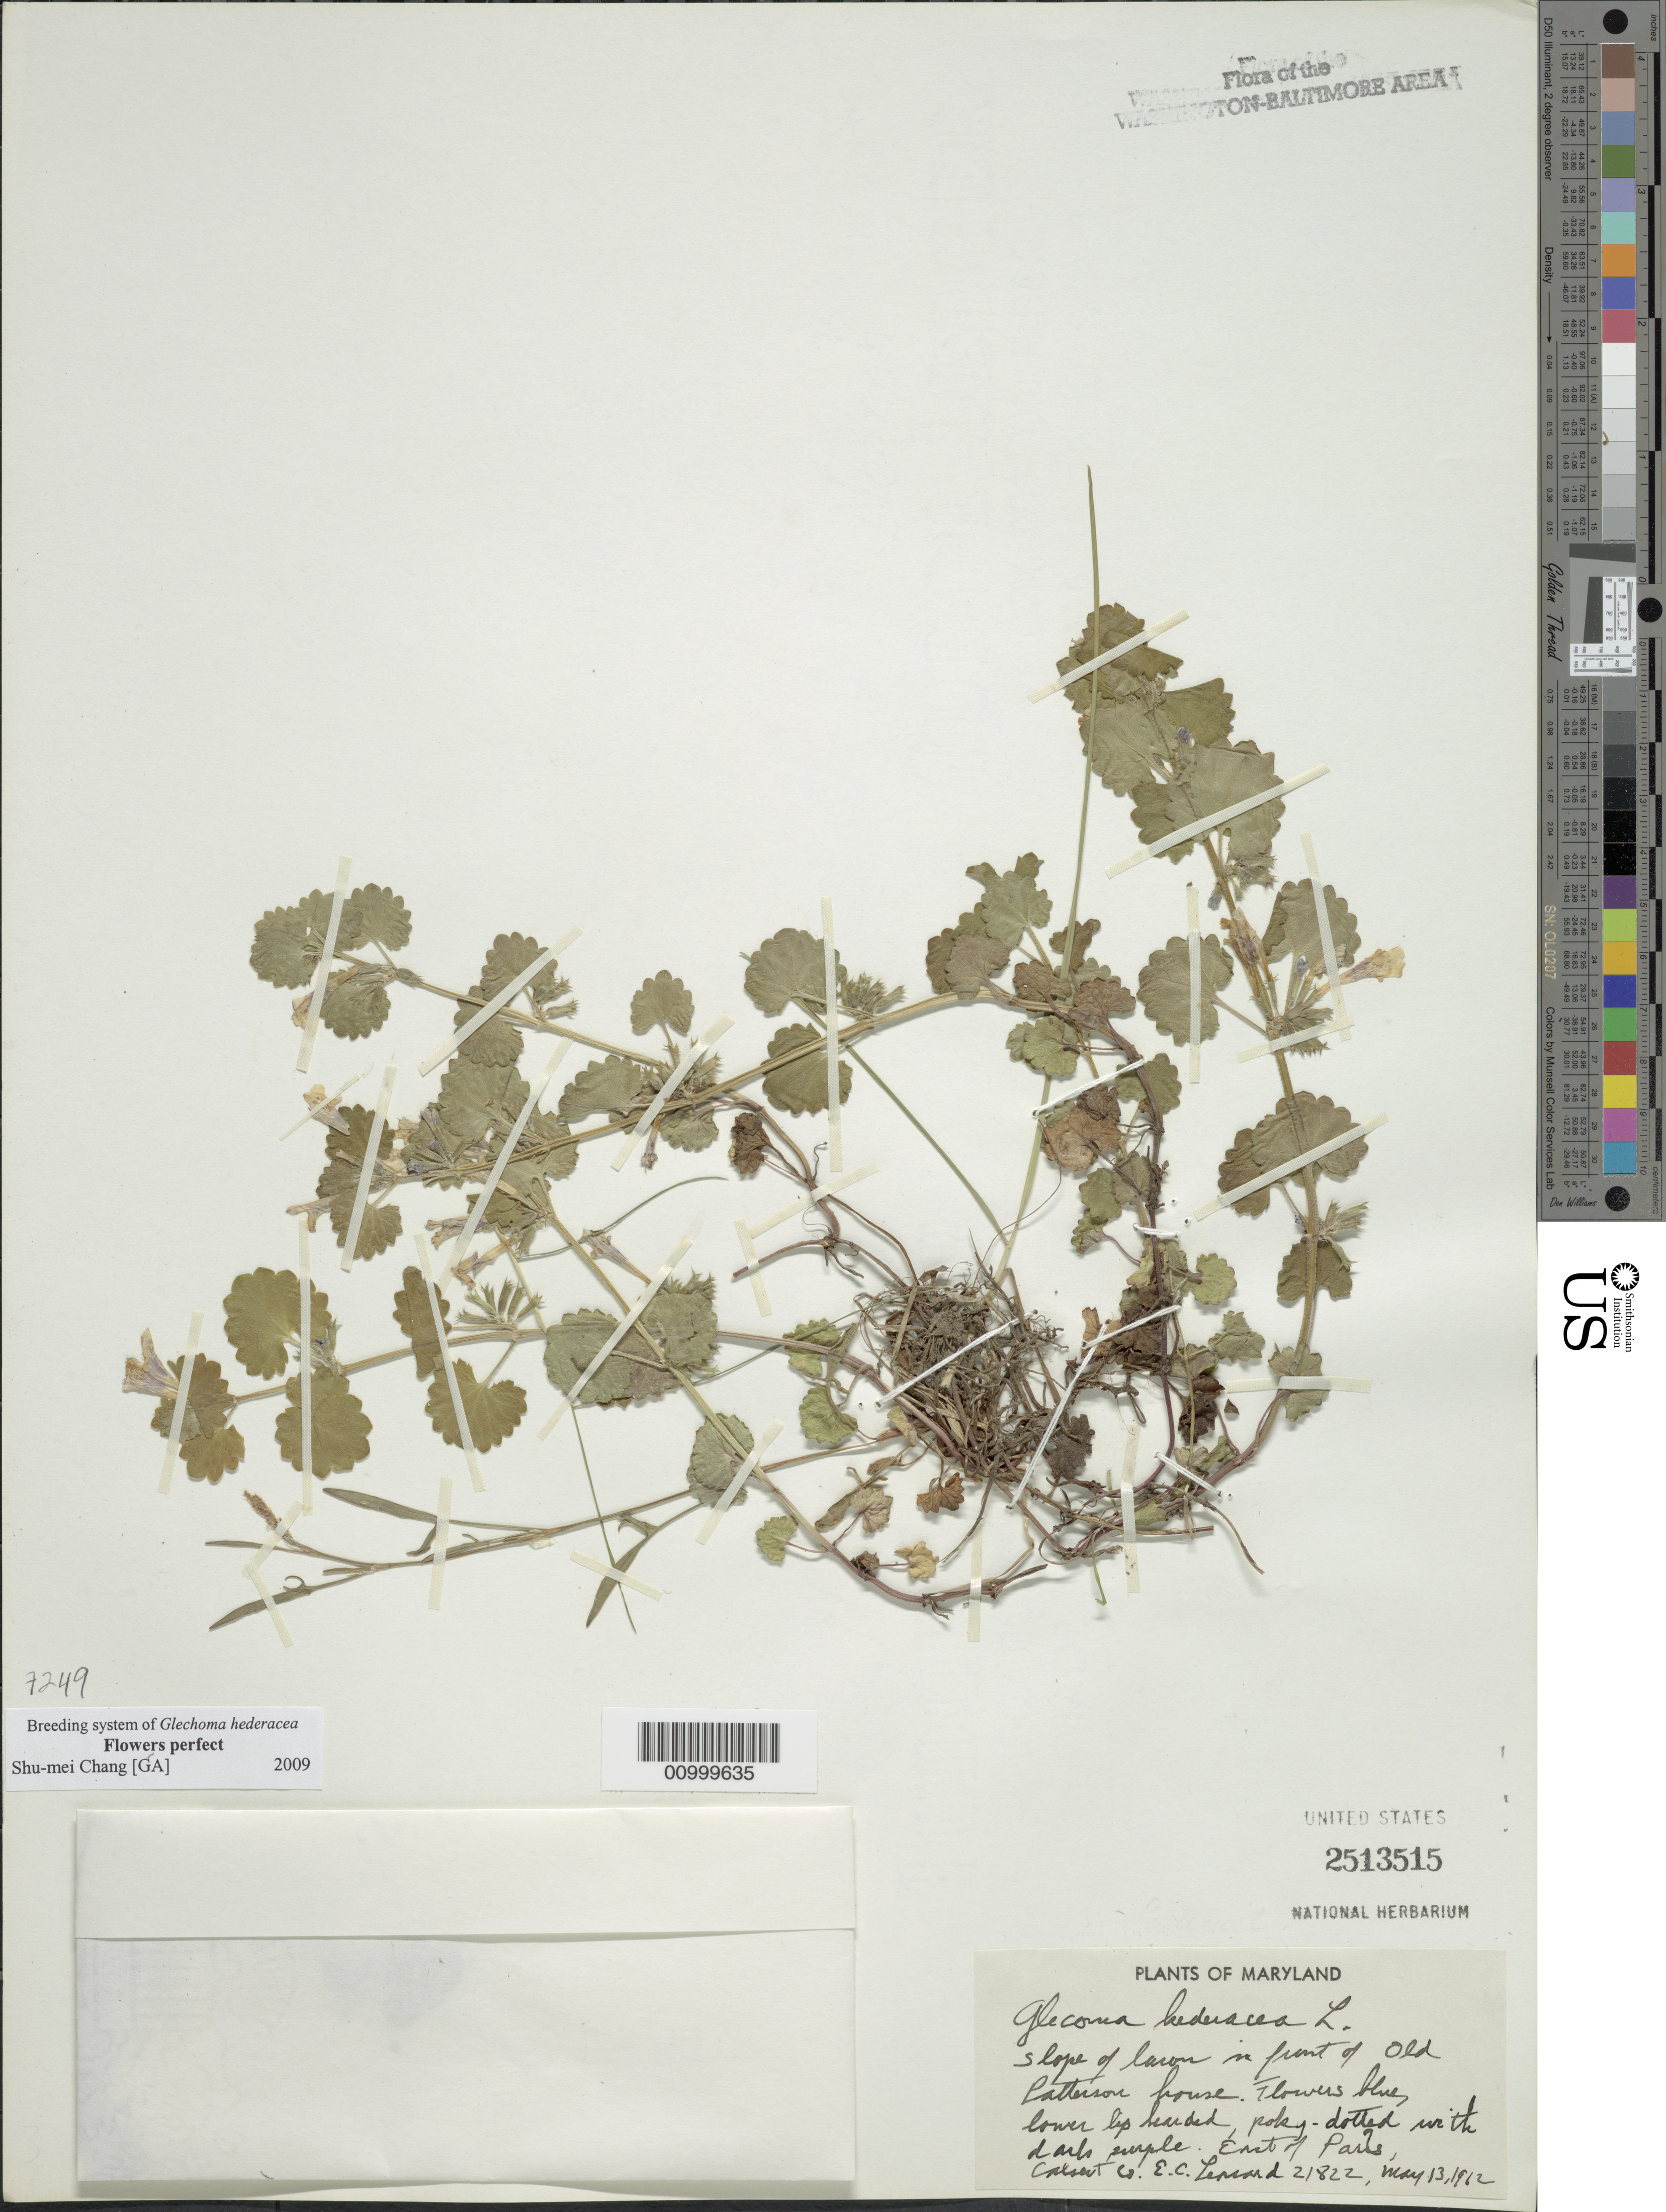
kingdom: Plantae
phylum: Tracheophyta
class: Magnoliopsida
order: Lamiales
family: Lamiaceae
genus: Glechoma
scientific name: Glechoma hederacea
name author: L.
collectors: E. C. Leonard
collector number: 21822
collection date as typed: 13 May 1962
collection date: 1962-05-13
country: United States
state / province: Maryland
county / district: Calvert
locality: Old Patterson House, Norfolk Farm, E of Paris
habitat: slope of lawn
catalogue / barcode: US 2513515